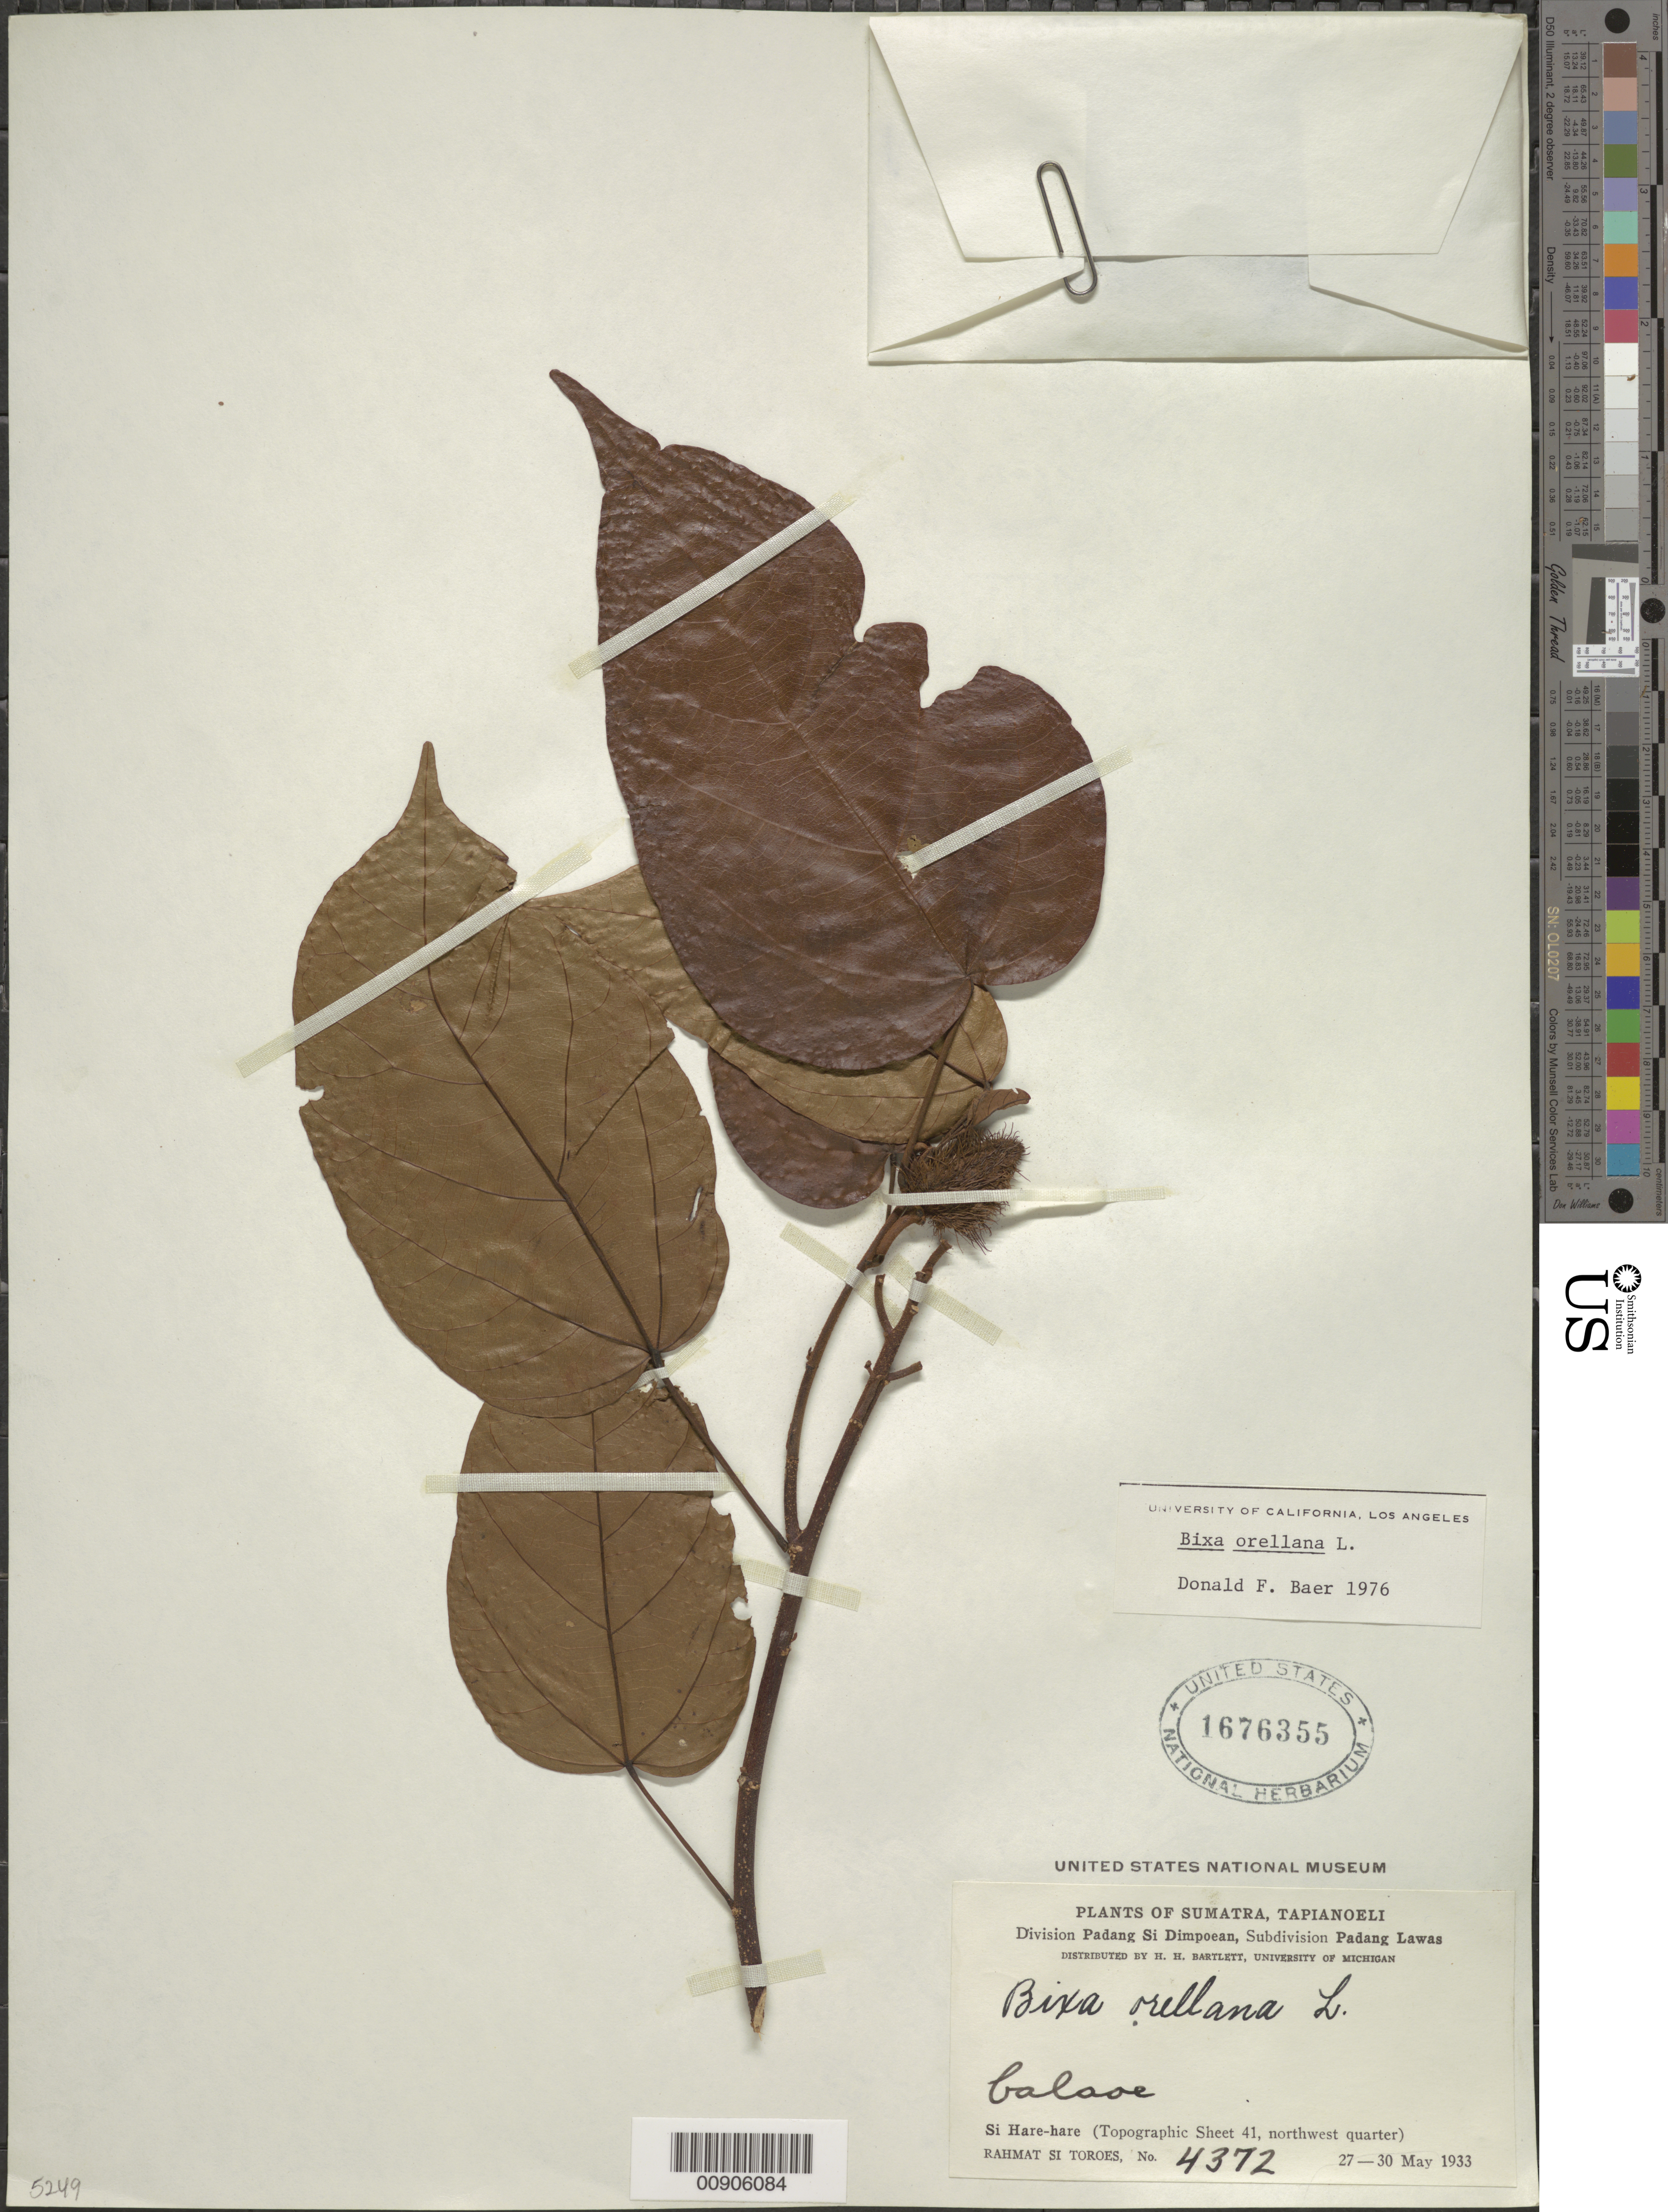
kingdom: Plantae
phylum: Tracheophyta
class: Magnoliopsida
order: Malvales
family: Bixaceae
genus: Bixa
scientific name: Bixa orellana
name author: L.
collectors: Rahmat Si Boeea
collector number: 4372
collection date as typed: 27 May 1933 to 30 May 1933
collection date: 1933-05-27/1933-05-30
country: Indonesia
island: Sumatra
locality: Tapianoeli, Division Padang Si Dimpoean, Subdivision Padang Lawas;Si Hare-Hare,. topographic sheet 41, northwest quarter.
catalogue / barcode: US 1676355